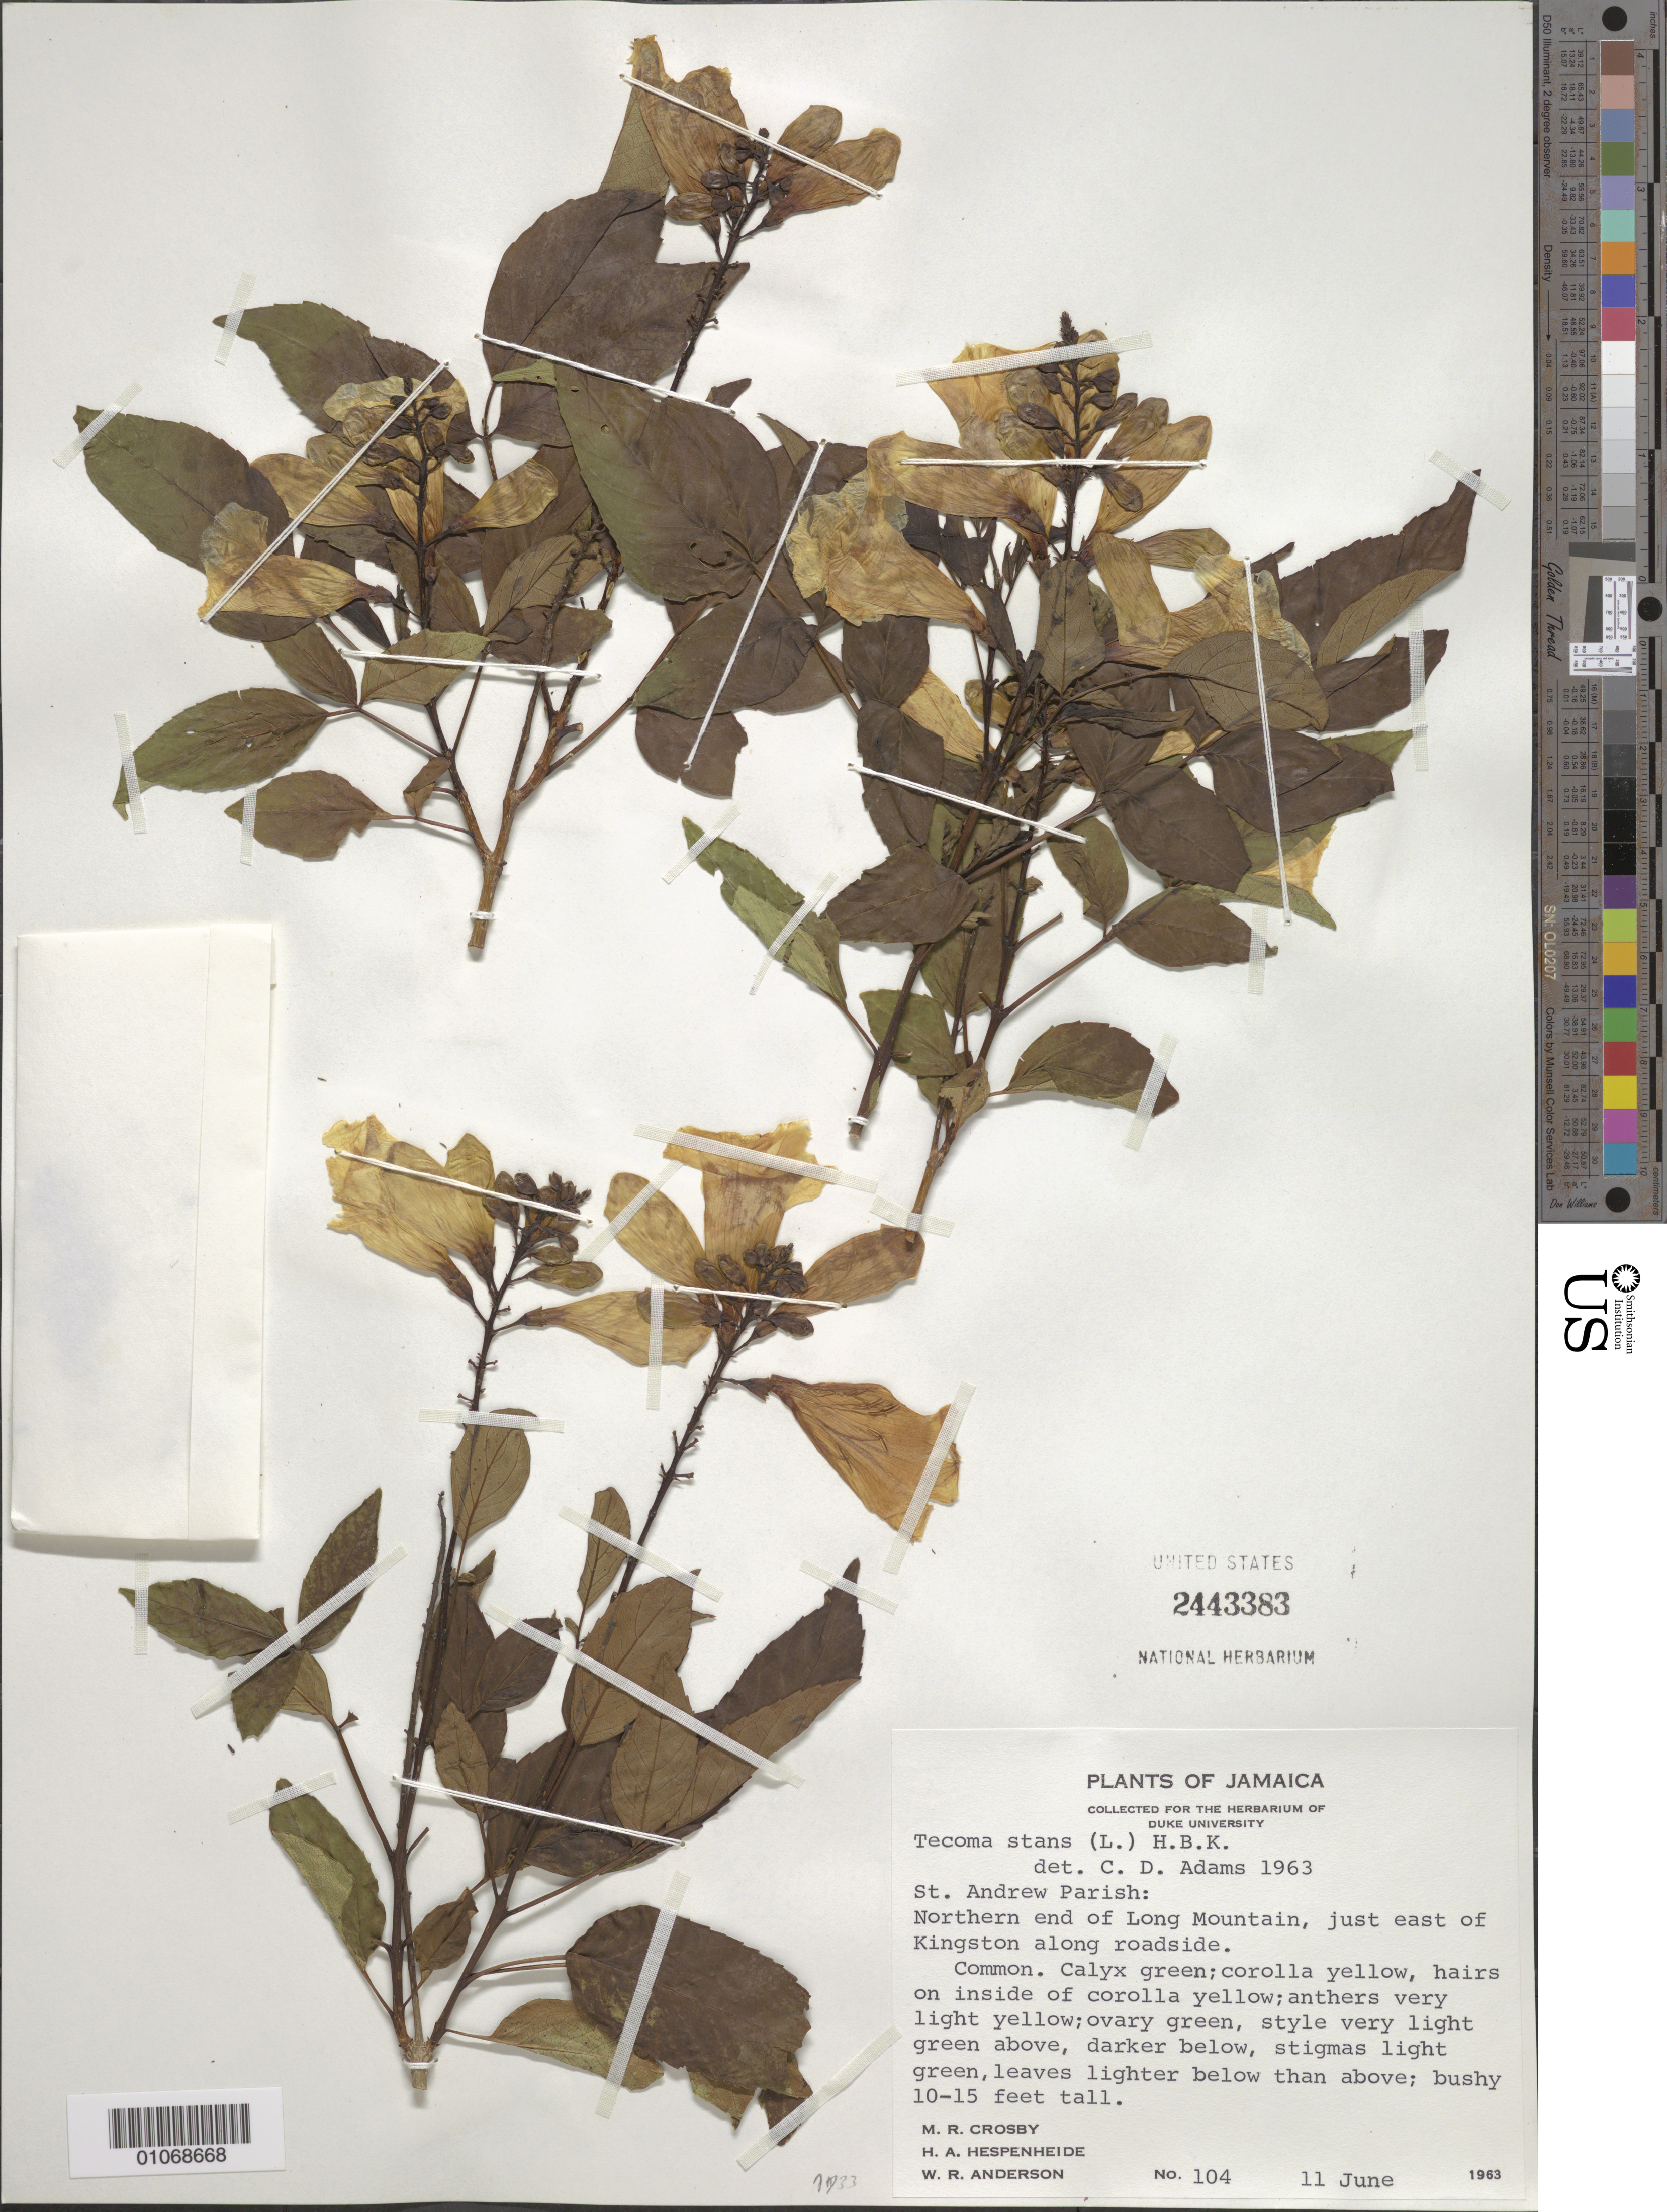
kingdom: Plantae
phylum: Tracheophyta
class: Magnoliopsida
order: Lamiales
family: Bignoniaceae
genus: Tecoma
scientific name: Tecoma stans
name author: (L.) Juss. ex Kunth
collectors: M. R. Crosby, H. A. Hespenheide & W. R. Anderson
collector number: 104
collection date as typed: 11 Jun 1963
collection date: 1963-06-11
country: Jamaica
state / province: Saint Andrew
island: Jamaica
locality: Northern end of Long Mountain, just east of Kingston along roadside.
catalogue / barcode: US 2443383